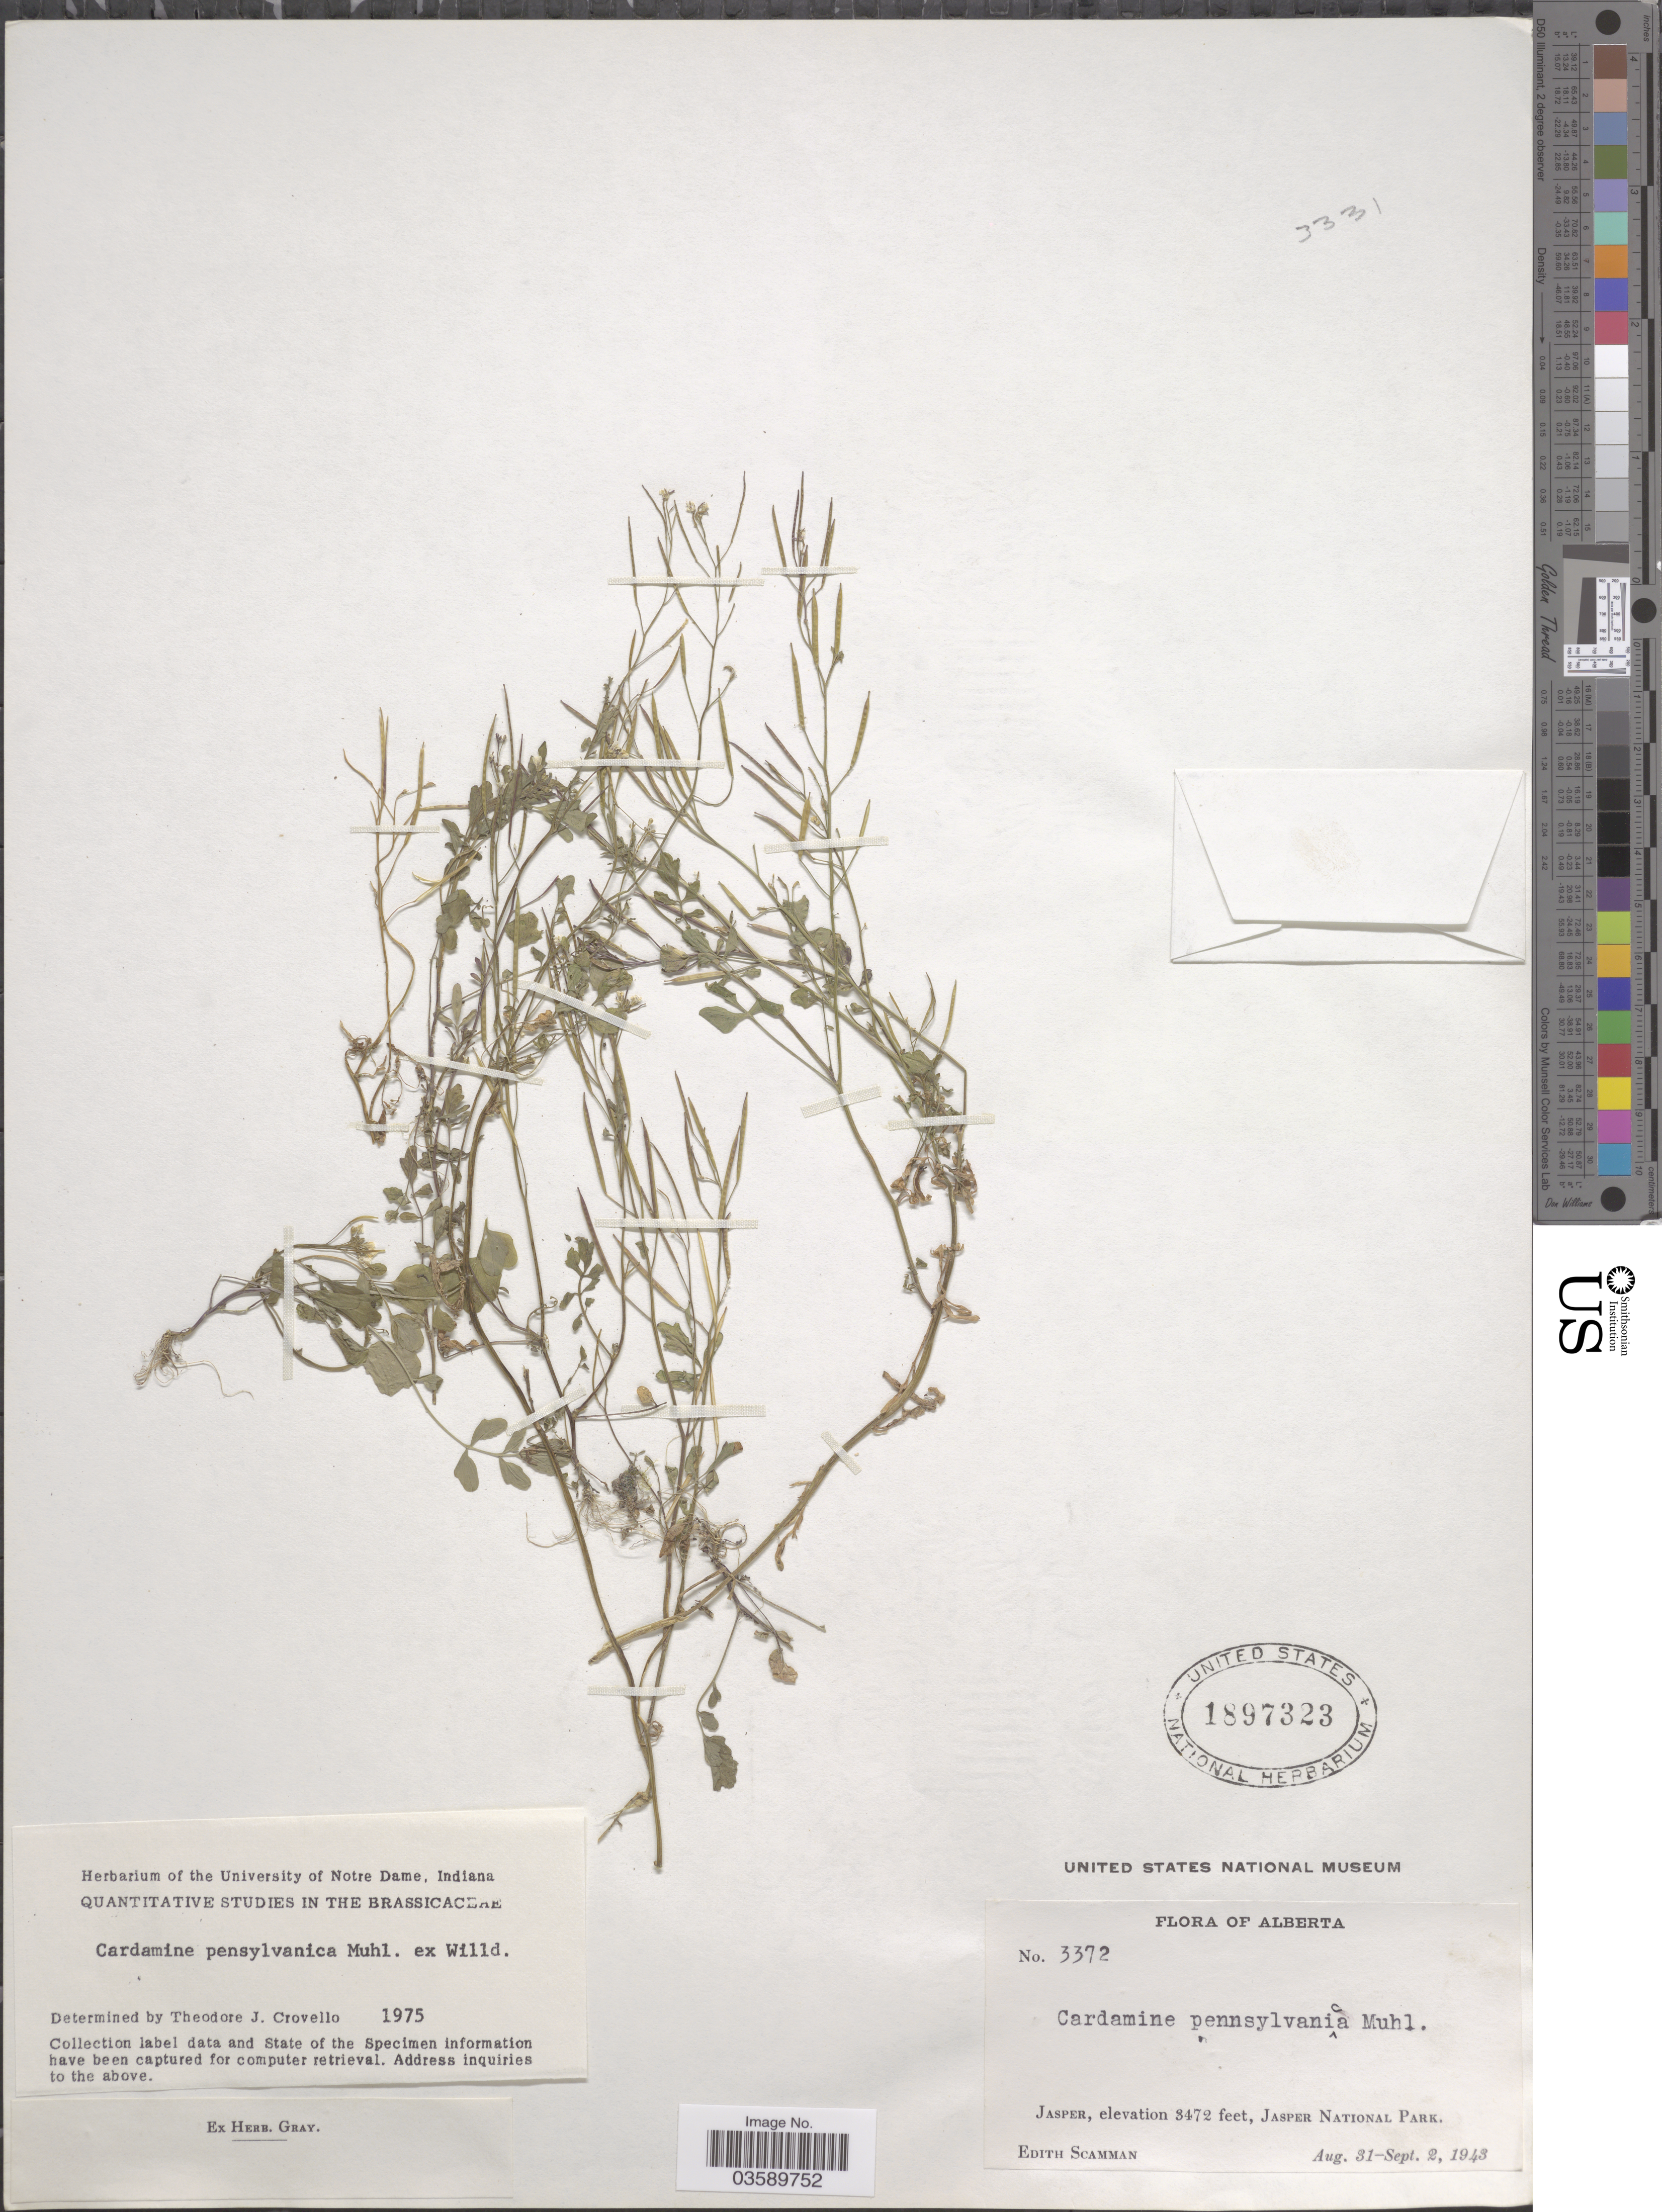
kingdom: Plantae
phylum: Tracheophyta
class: Magnoliopsida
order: Brassicales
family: Brassicaceae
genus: Cardamine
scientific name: Cardamine pensylvanica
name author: Muhl. ex Willd.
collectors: E. Scamman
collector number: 3372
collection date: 1943-08-31/1943-09-02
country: Canada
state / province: Alberta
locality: Jasper, Jasper National Park.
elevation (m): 1058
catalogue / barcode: US 1897323